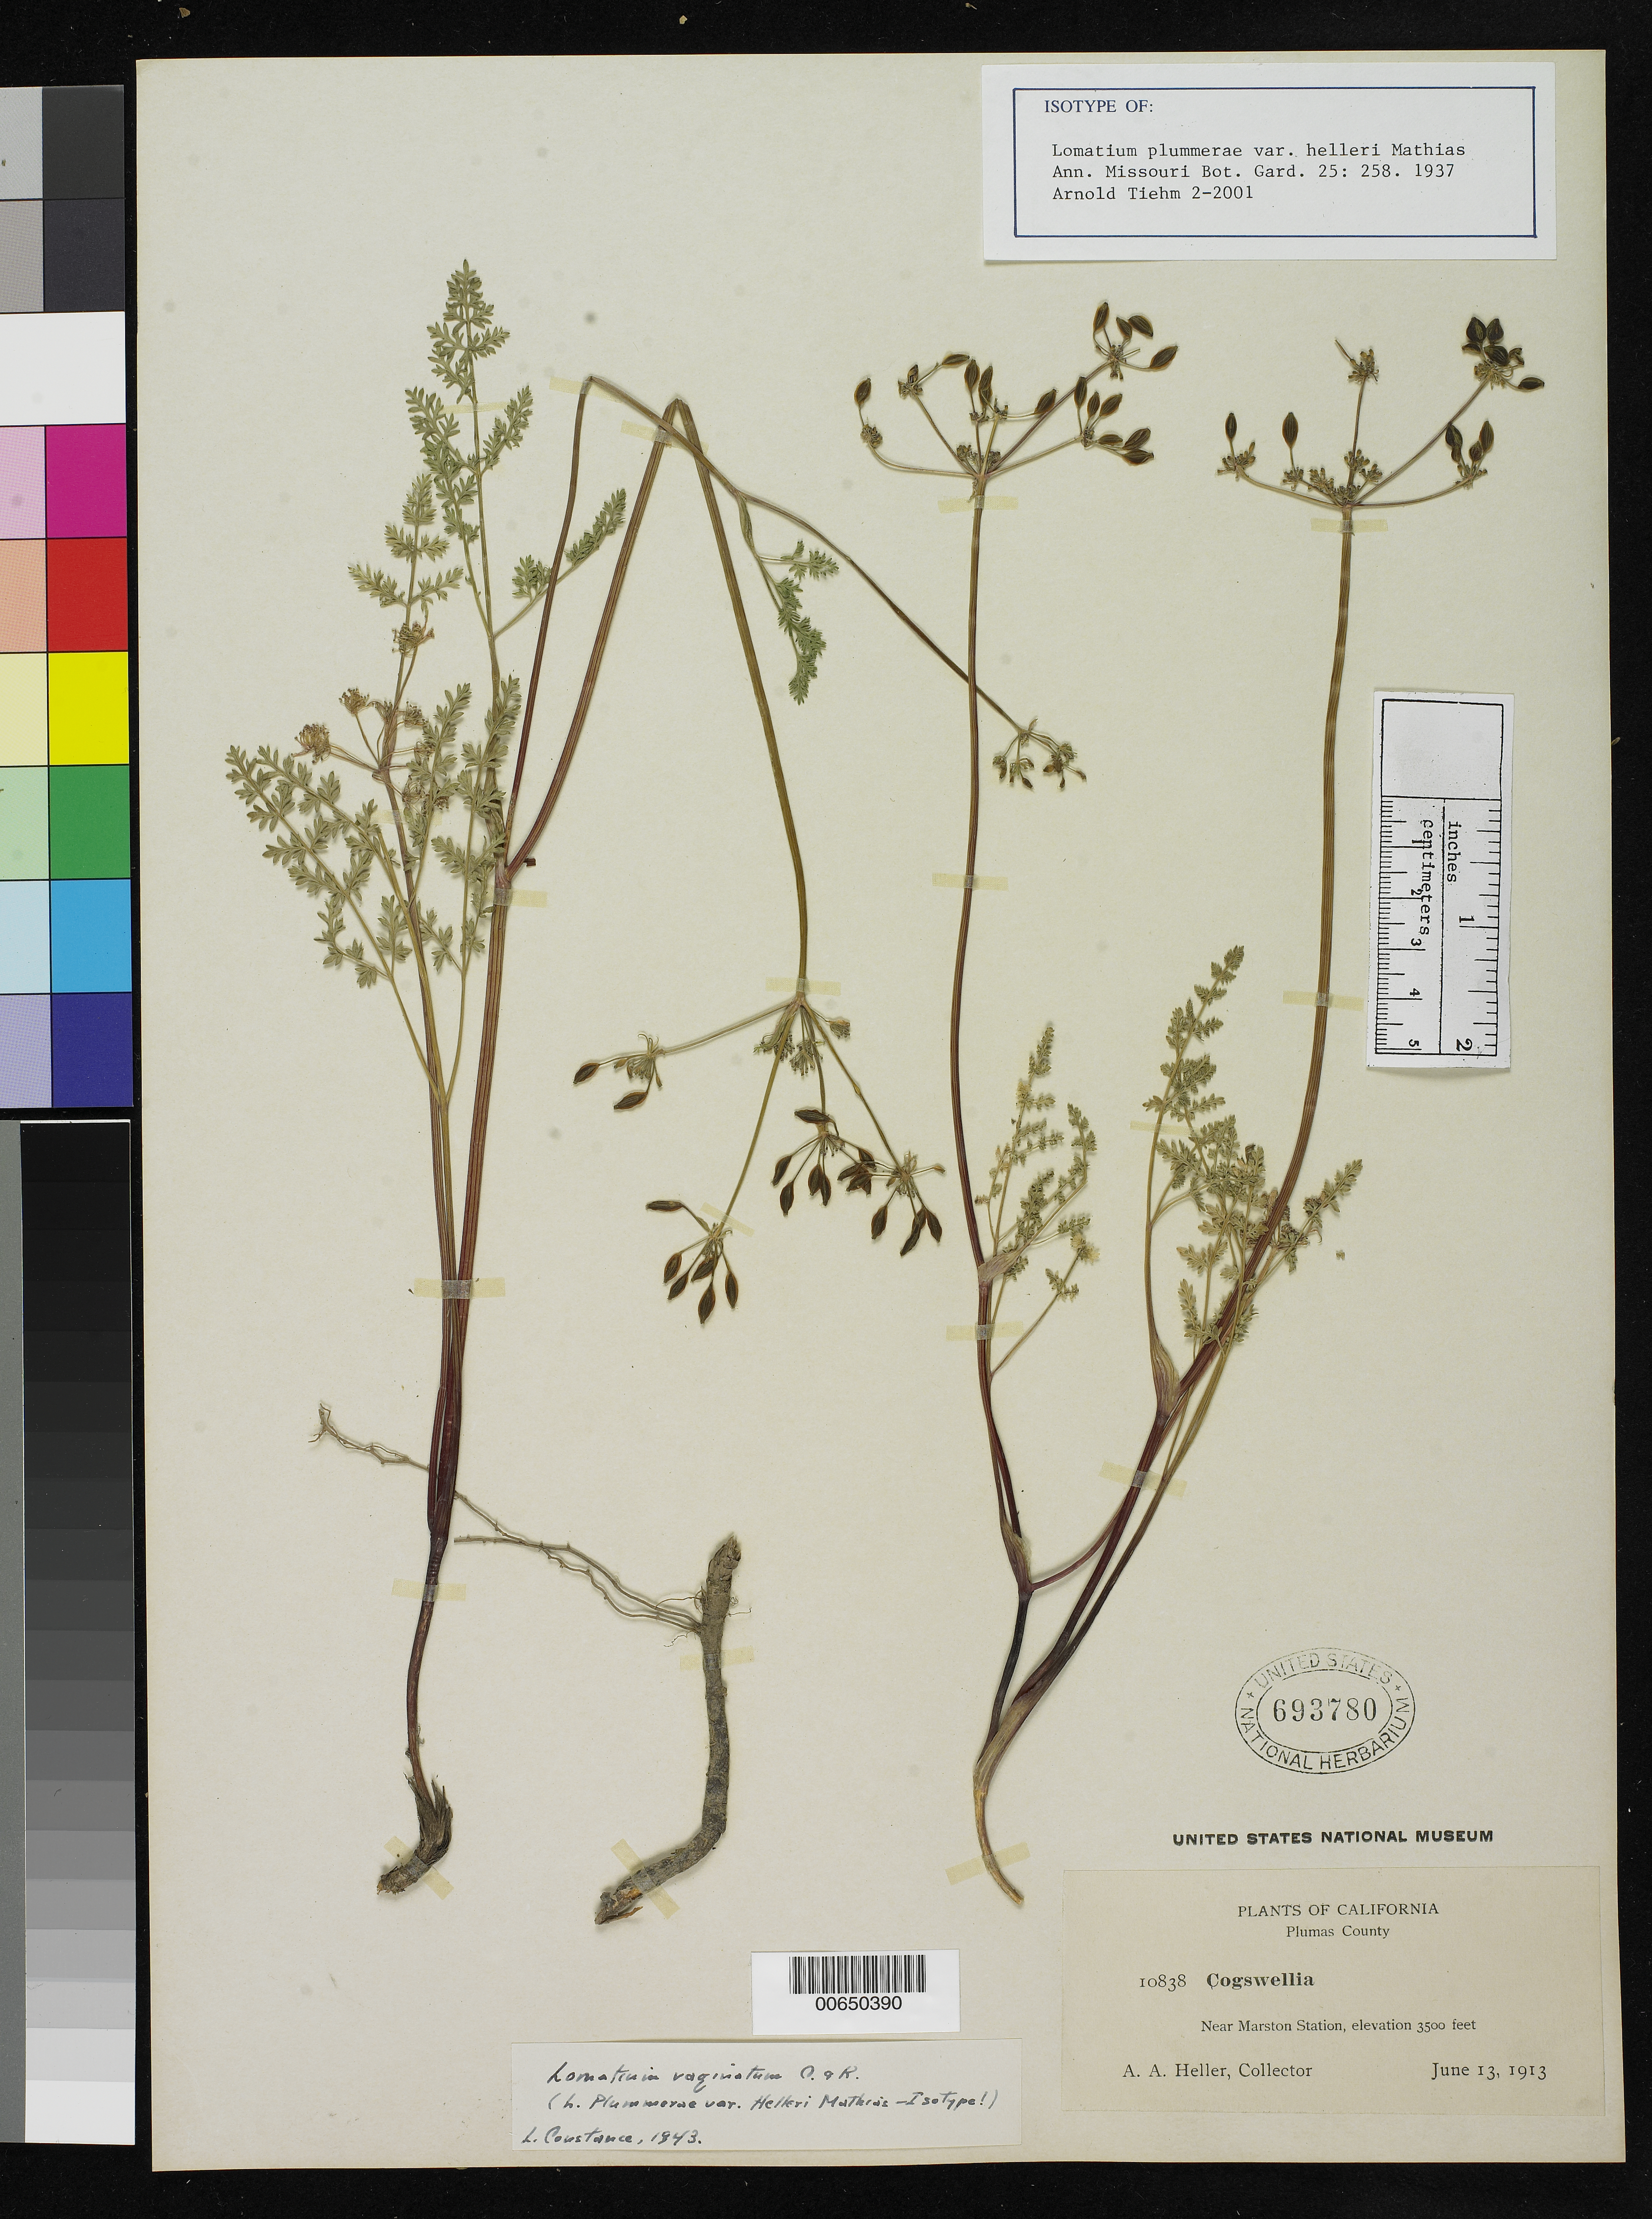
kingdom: Plantae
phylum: Tracheophyta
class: Magnoliopsida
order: Apiales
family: Apiaceae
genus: Lomatium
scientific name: Lomatium plummerae var. helleri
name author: Mathias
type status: Isotype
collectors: A. A. Heller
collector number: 10838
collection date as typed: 13 Jun 1913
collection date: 1913-06-13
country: United States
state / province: California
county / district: Plumas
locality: Near Marston Station.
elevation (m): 1067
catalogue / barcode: US 693780